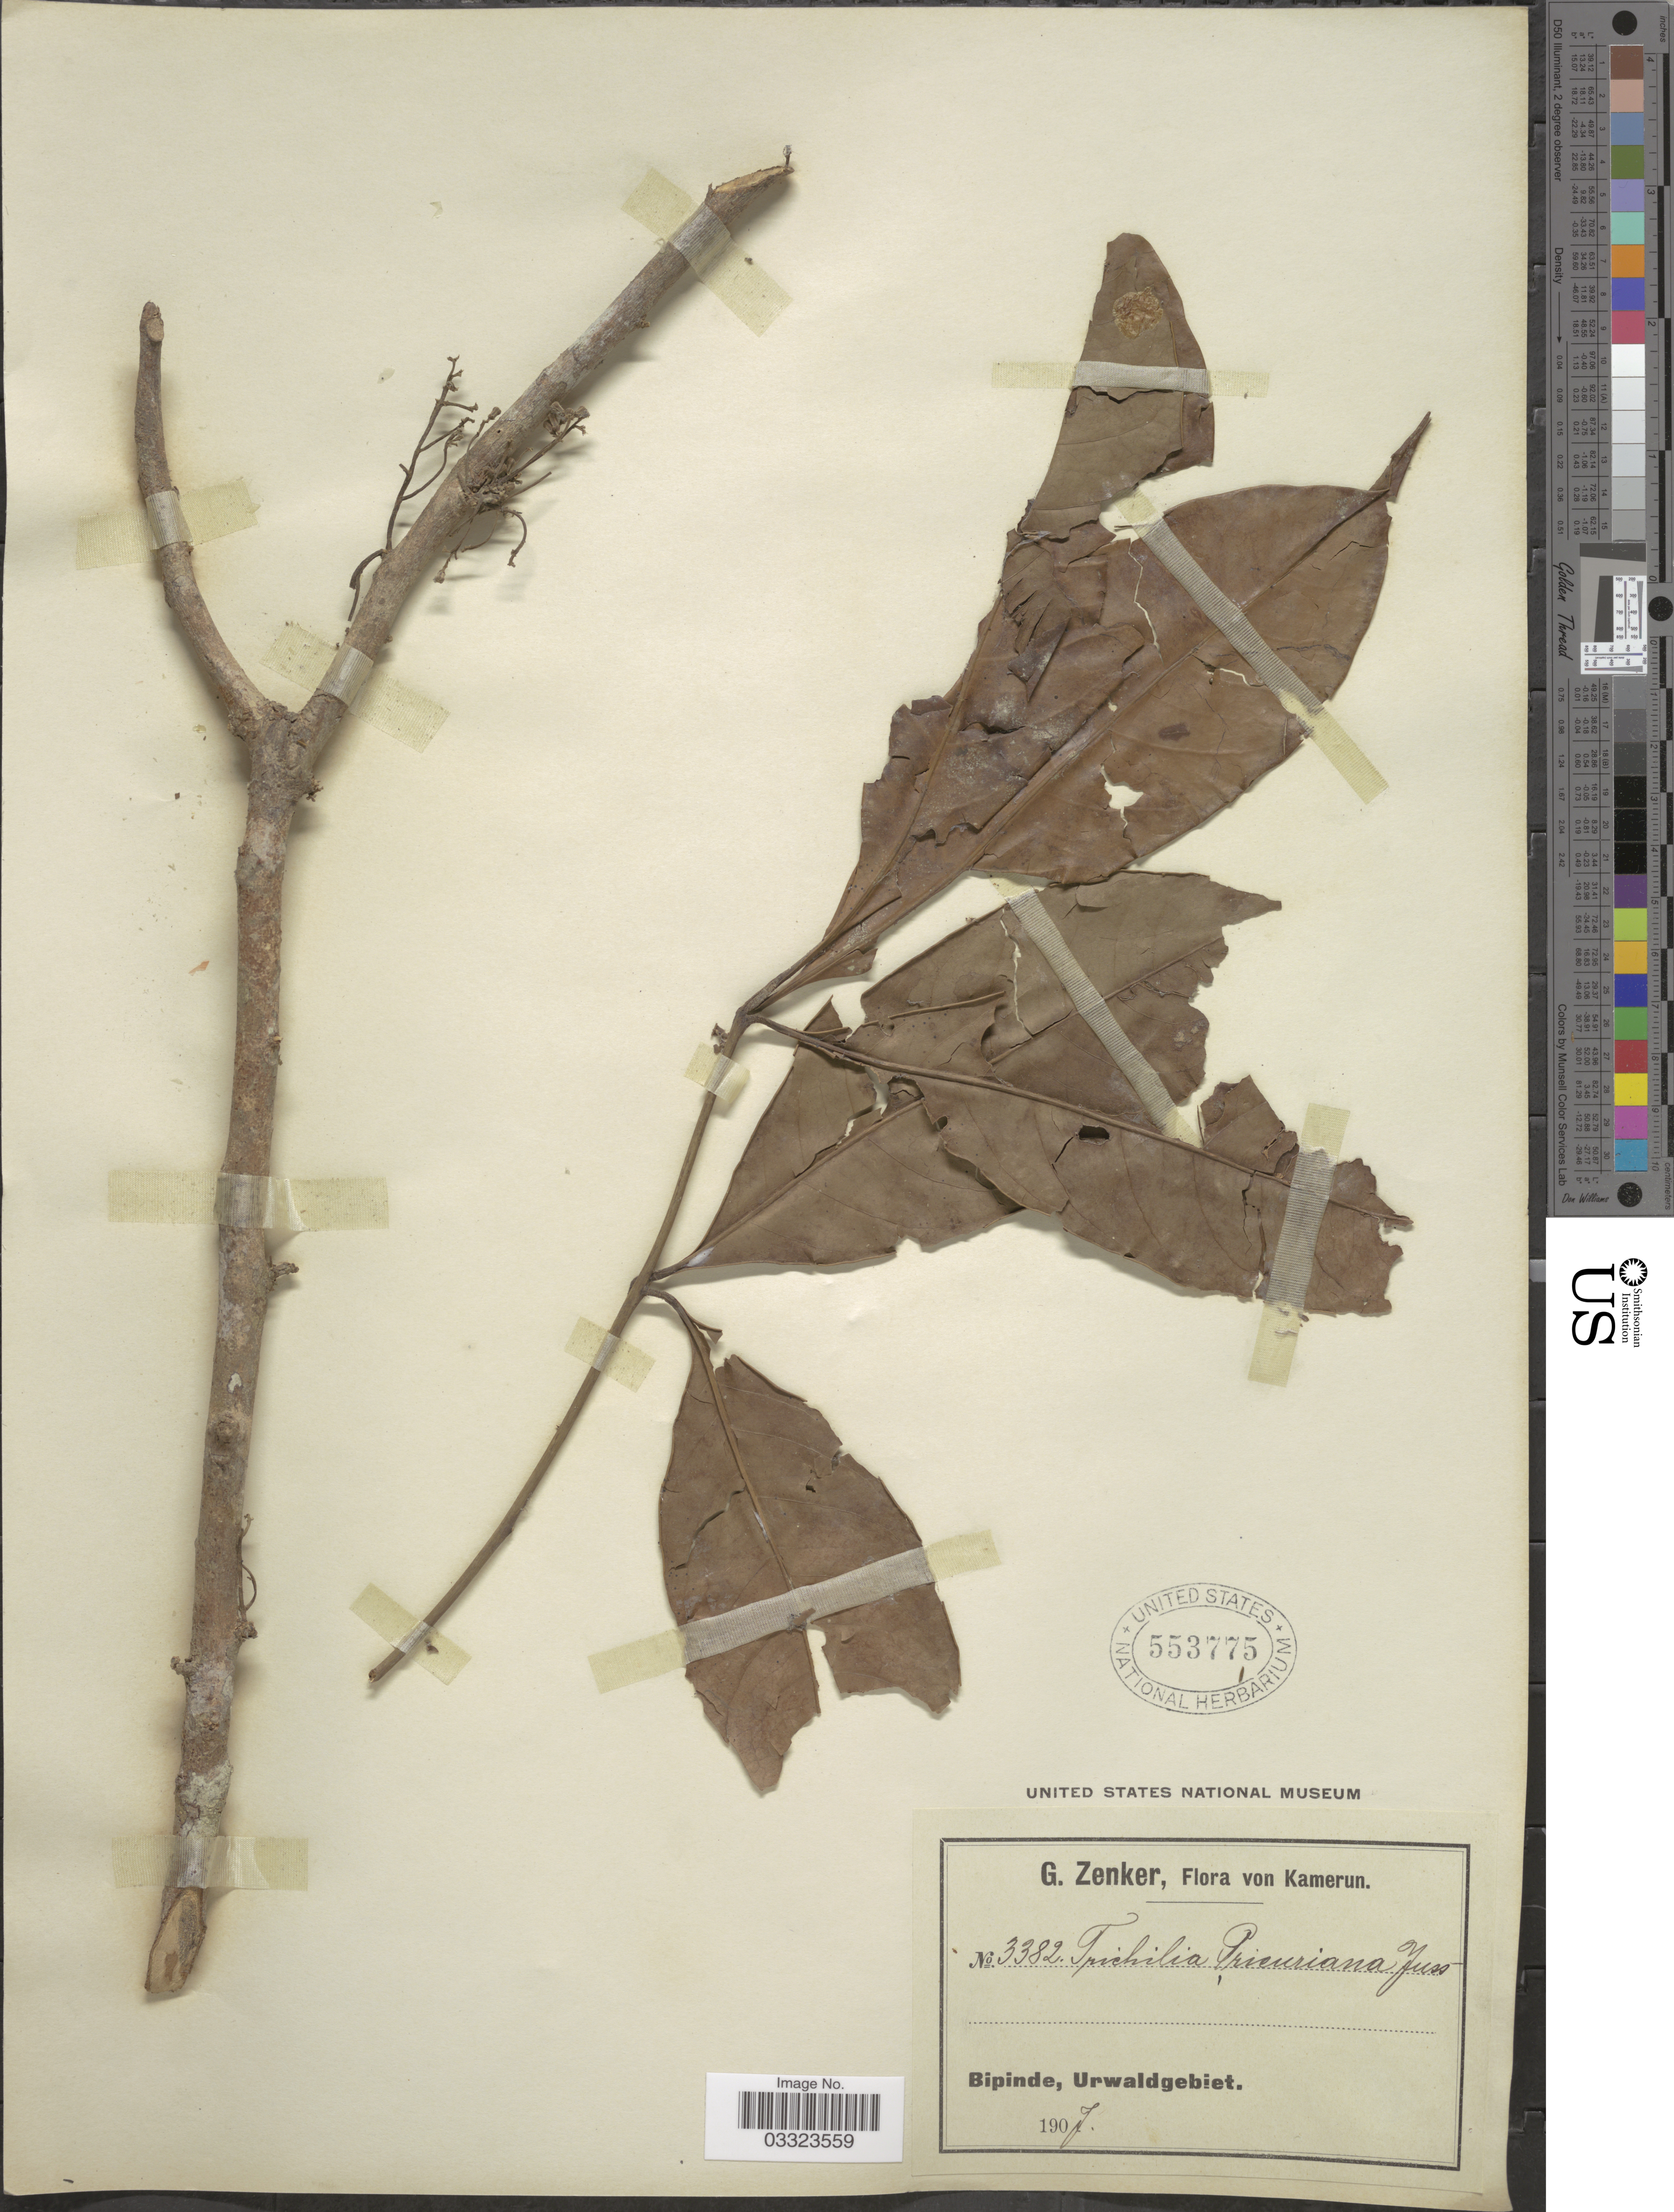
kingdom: Plantae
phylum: Tracheophyta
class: Magnoliopsida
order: Sapindales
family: Meliaceae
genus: Trichilia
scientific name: Trichilia prieureana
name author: A. Juss.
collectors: G. A. Zenker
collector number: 3382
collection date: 1907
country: Cameroon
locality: Kamerun. Bipinde, Urwaldgebiet.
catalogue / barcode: US 553775